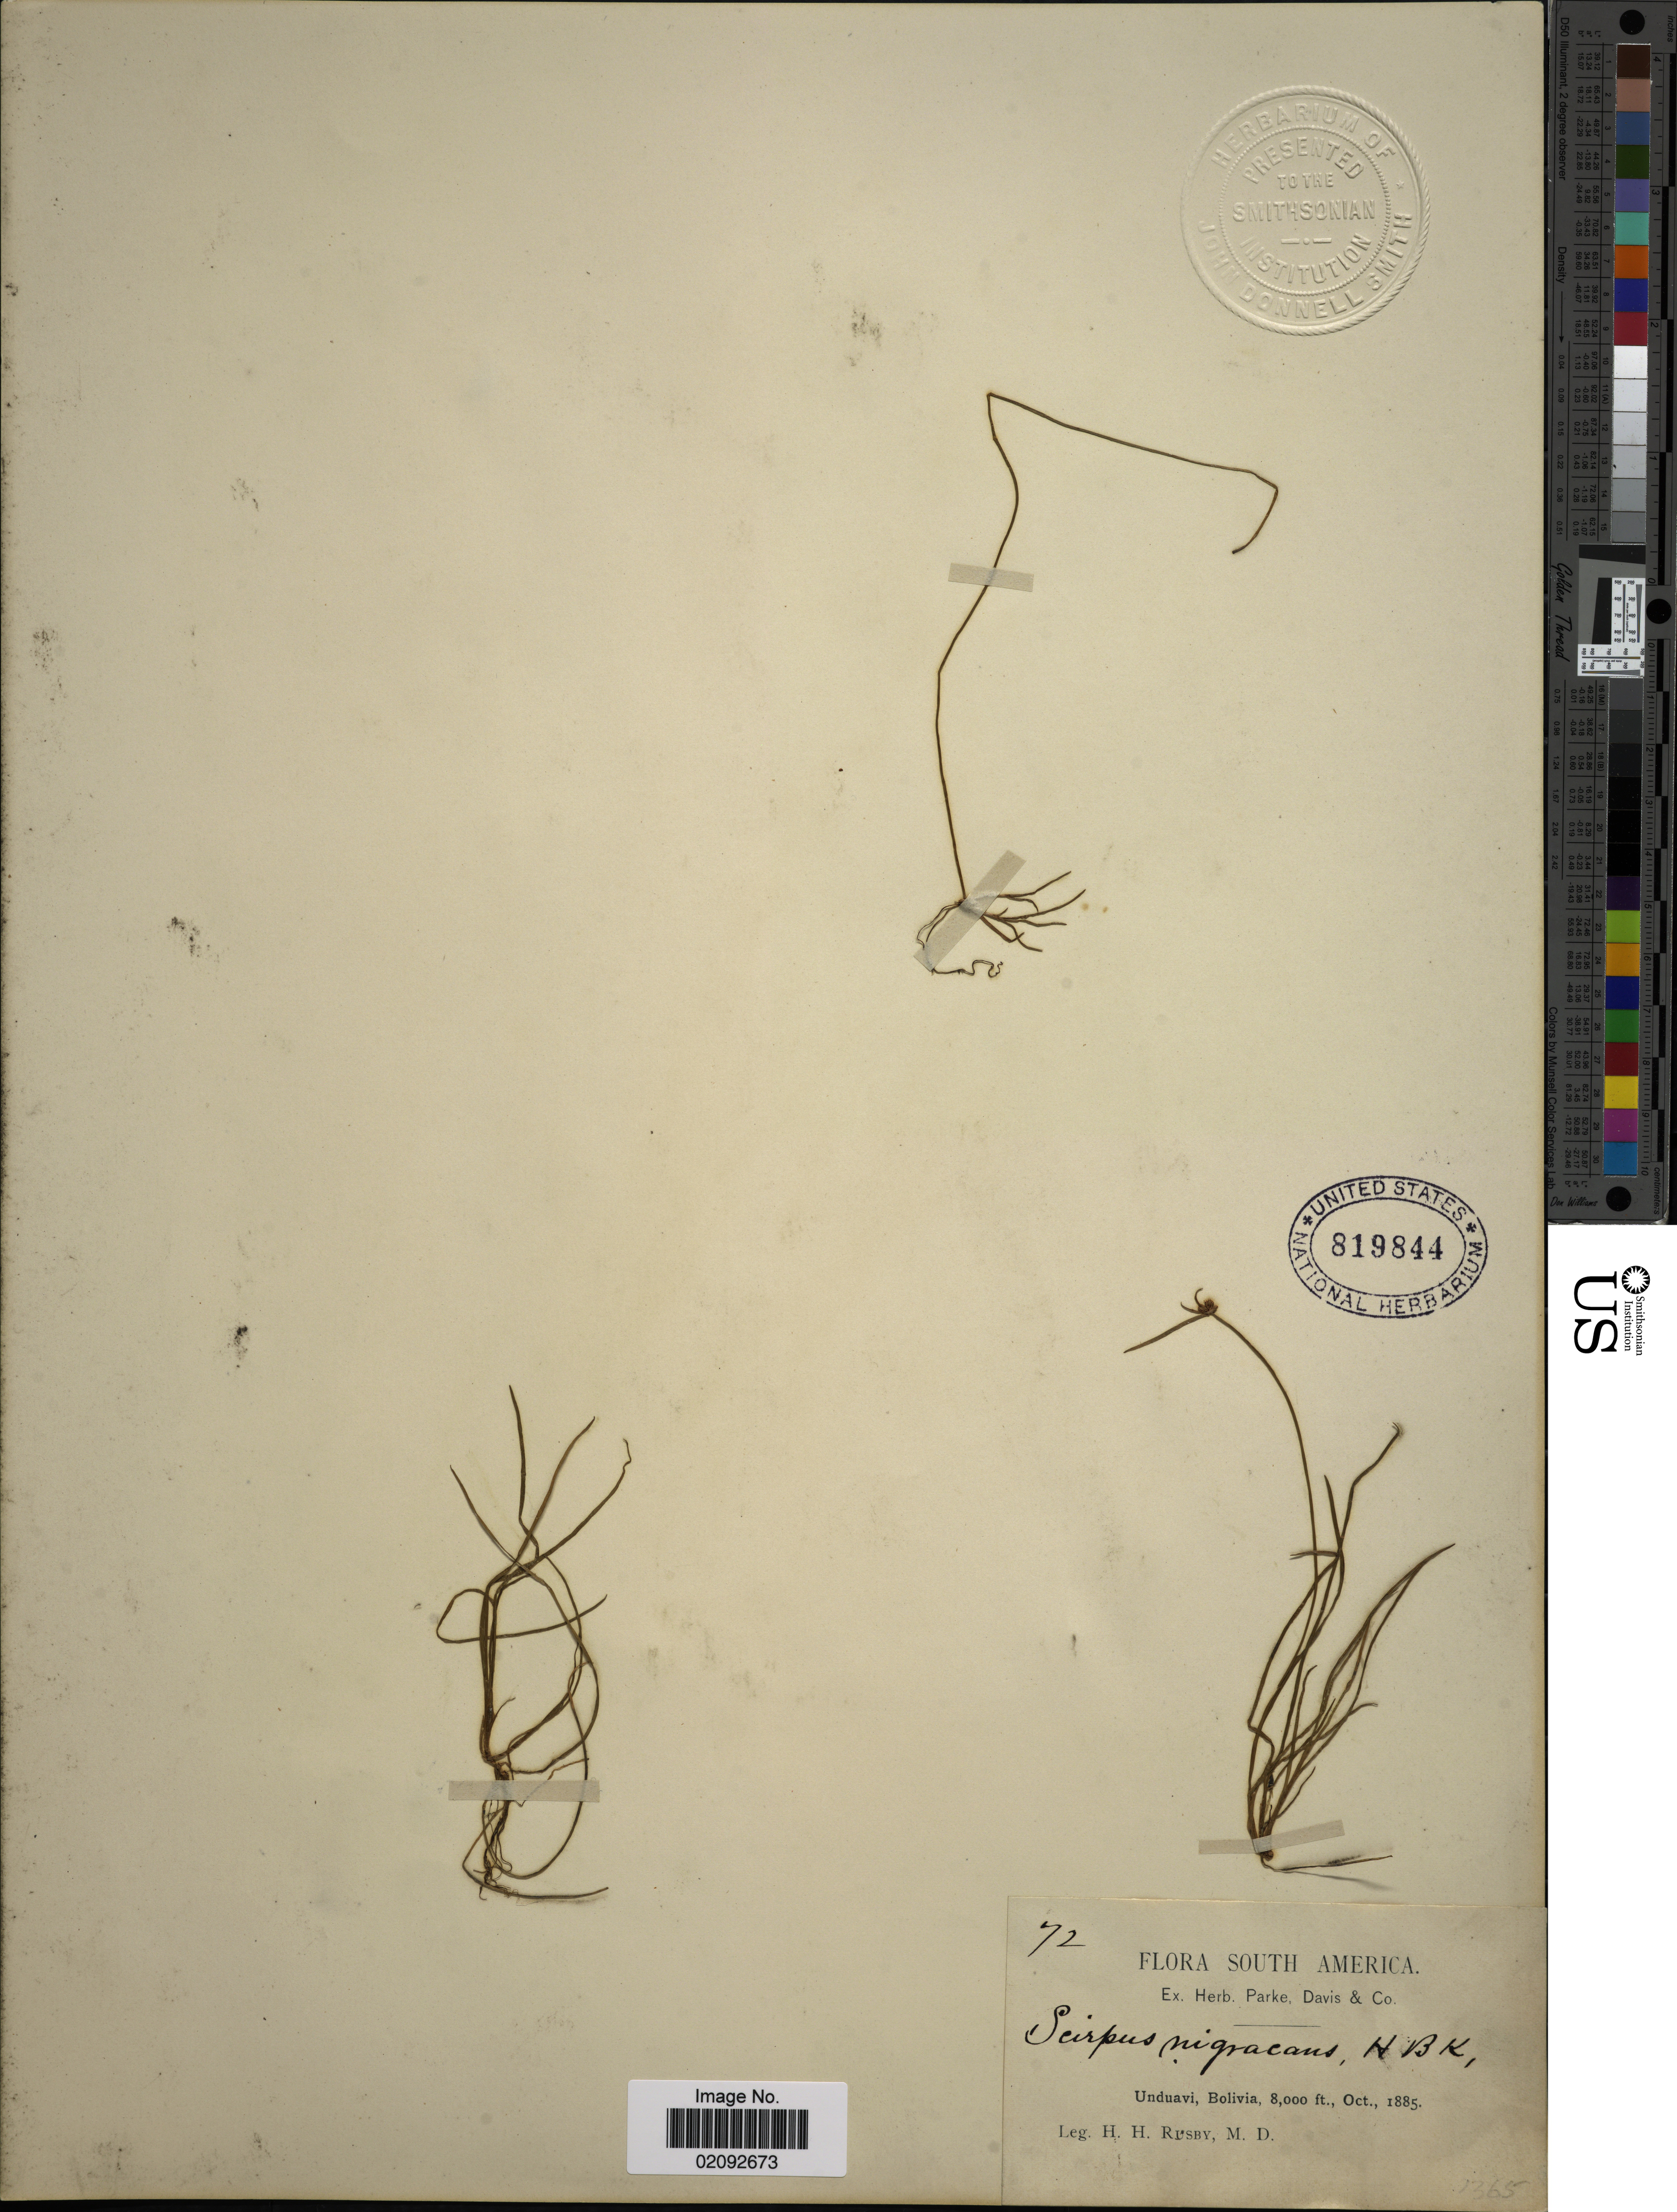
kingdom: Plantae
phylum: Tracheophyta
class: Liliopsida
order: Poales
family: Cyperaceae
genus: Isolepis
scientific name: Isolepis nigricans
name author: Kunth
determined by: Strong, Mark T., (BOT), Smithsonian Institution - National Museum of Natural History (UNITED STATES)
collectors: H. H. Rusby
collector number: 72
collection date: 1885-10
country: Bolivia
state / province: La Paz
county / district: Nor Yungas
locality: Unduavi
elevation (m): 2438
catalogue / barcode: US 819844